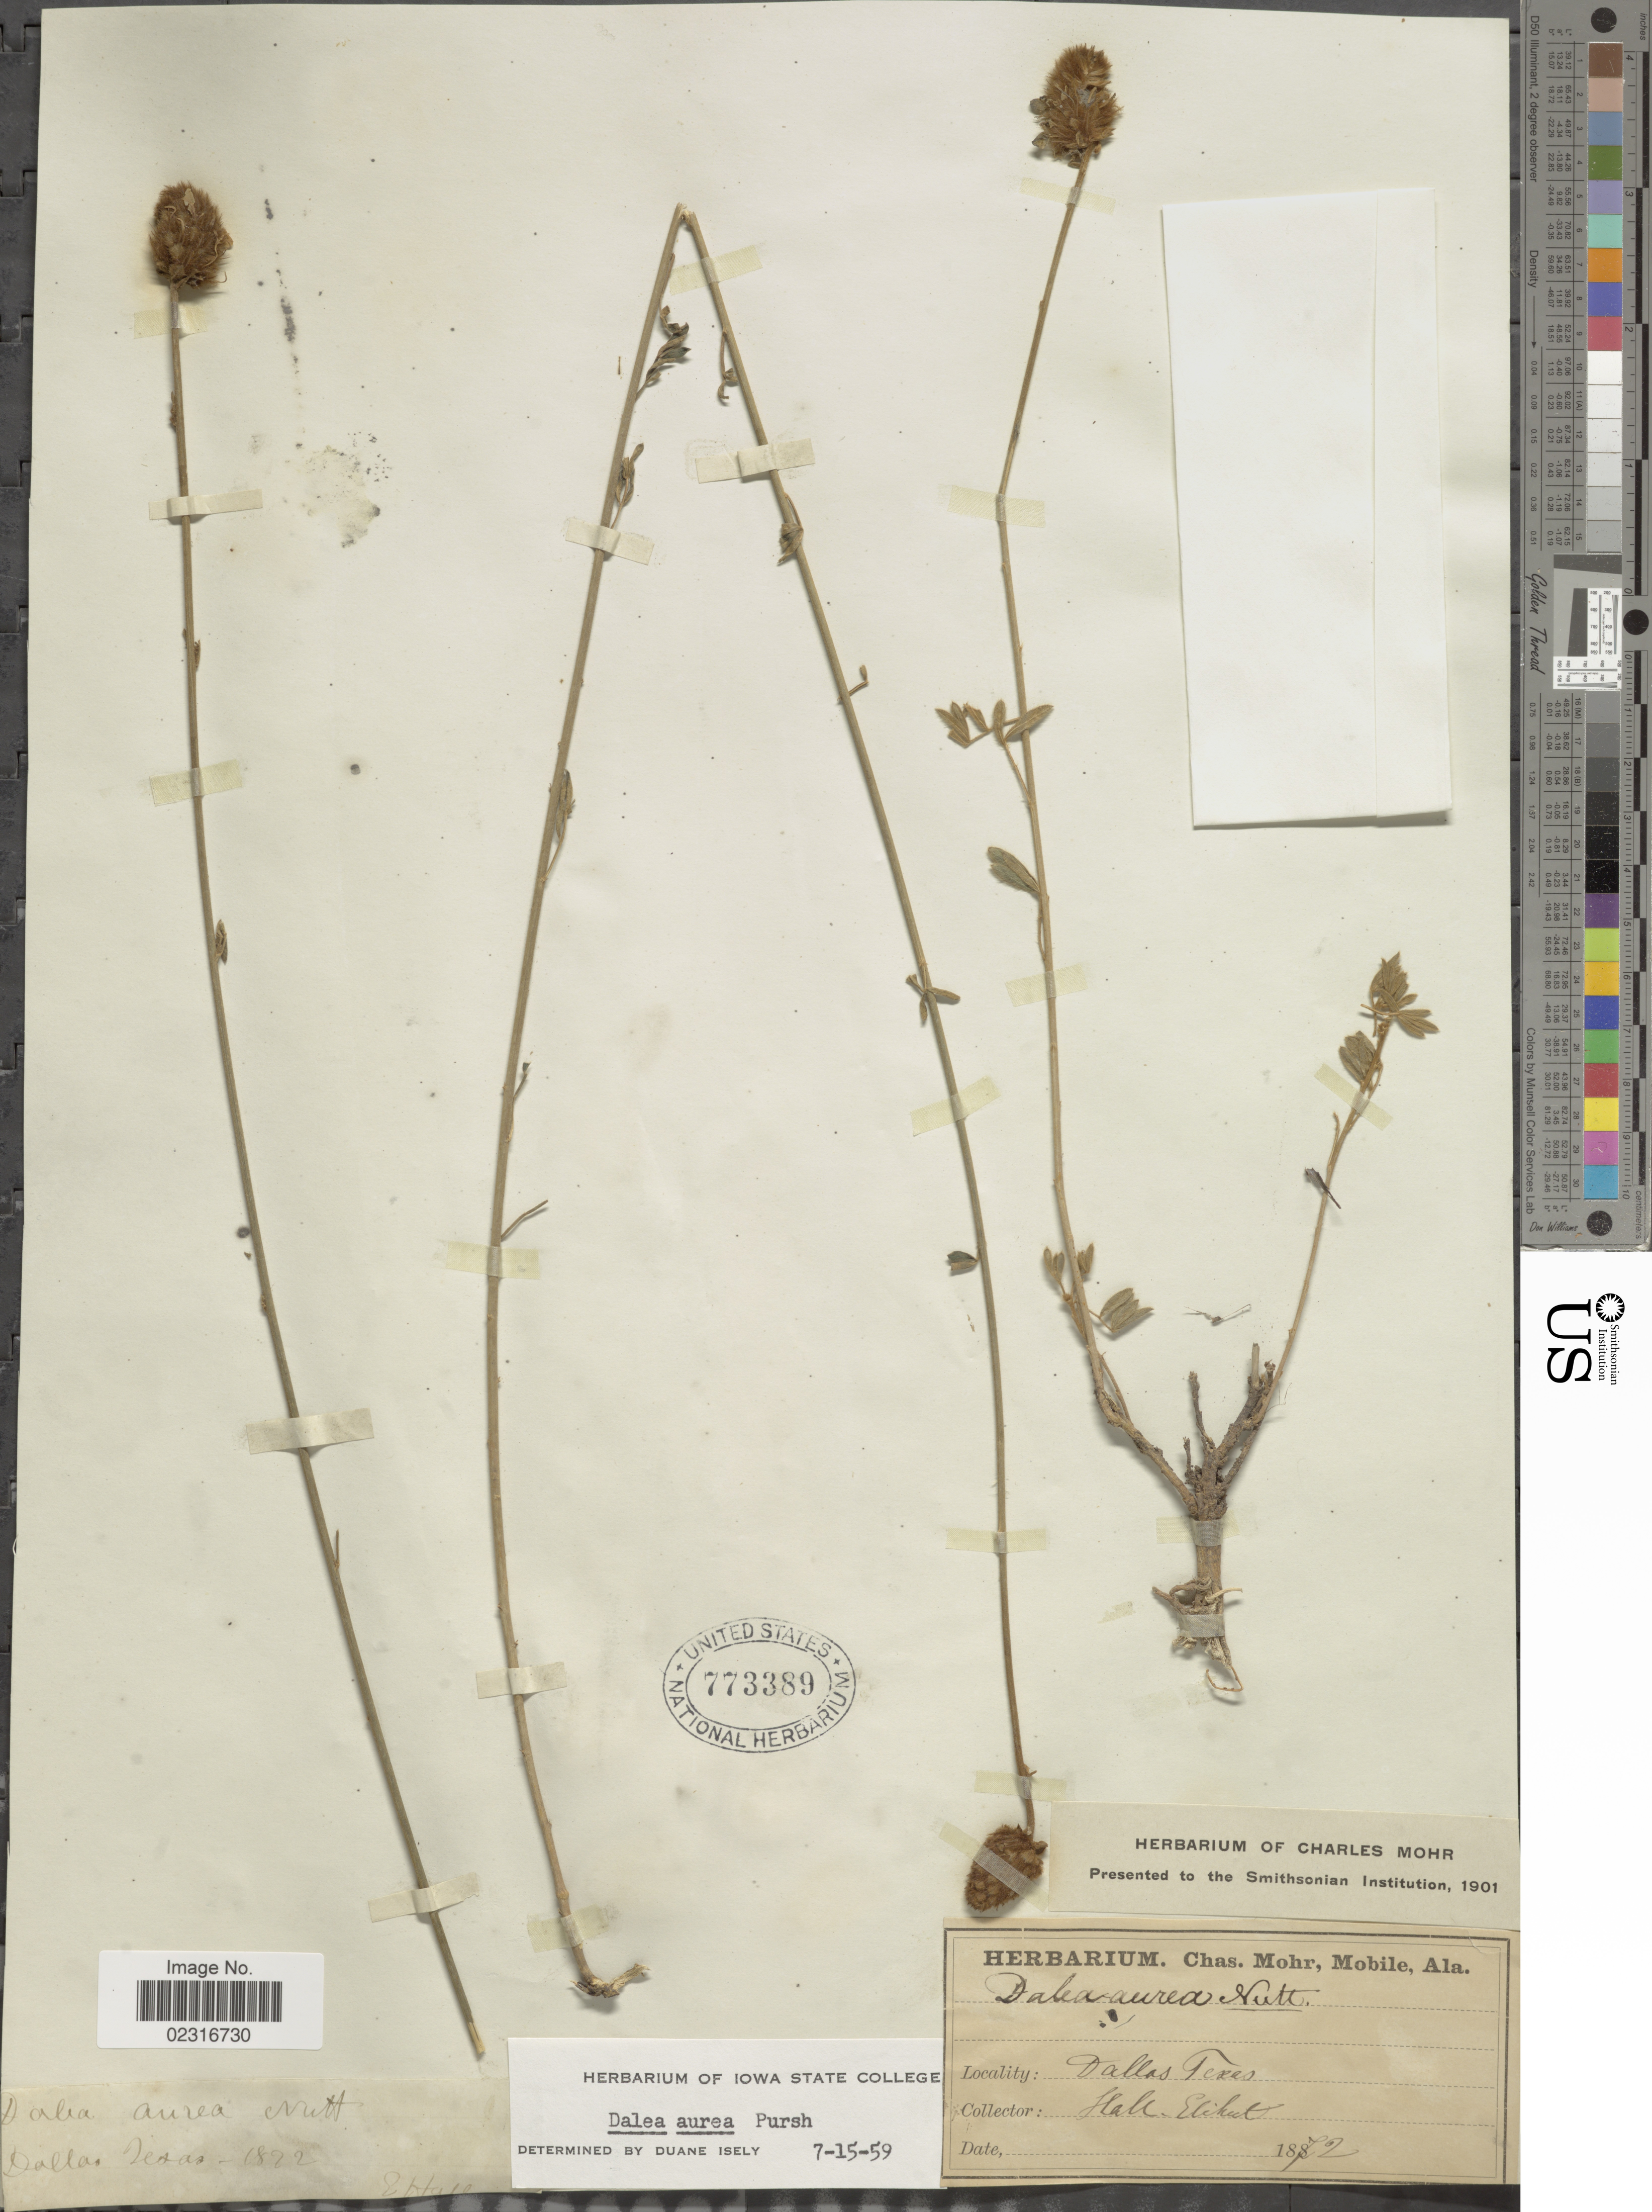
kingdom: Plantae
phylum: Tracheophyta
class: Magnoliopsida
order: Fabales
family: Fabaceae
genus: Dalea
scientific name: Dalea aurea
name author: Nutt. ex Pursh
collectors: E. Hall & H. Elihut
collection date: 1872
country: United States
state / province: Texas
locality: Dallas.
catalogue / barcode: US 773389